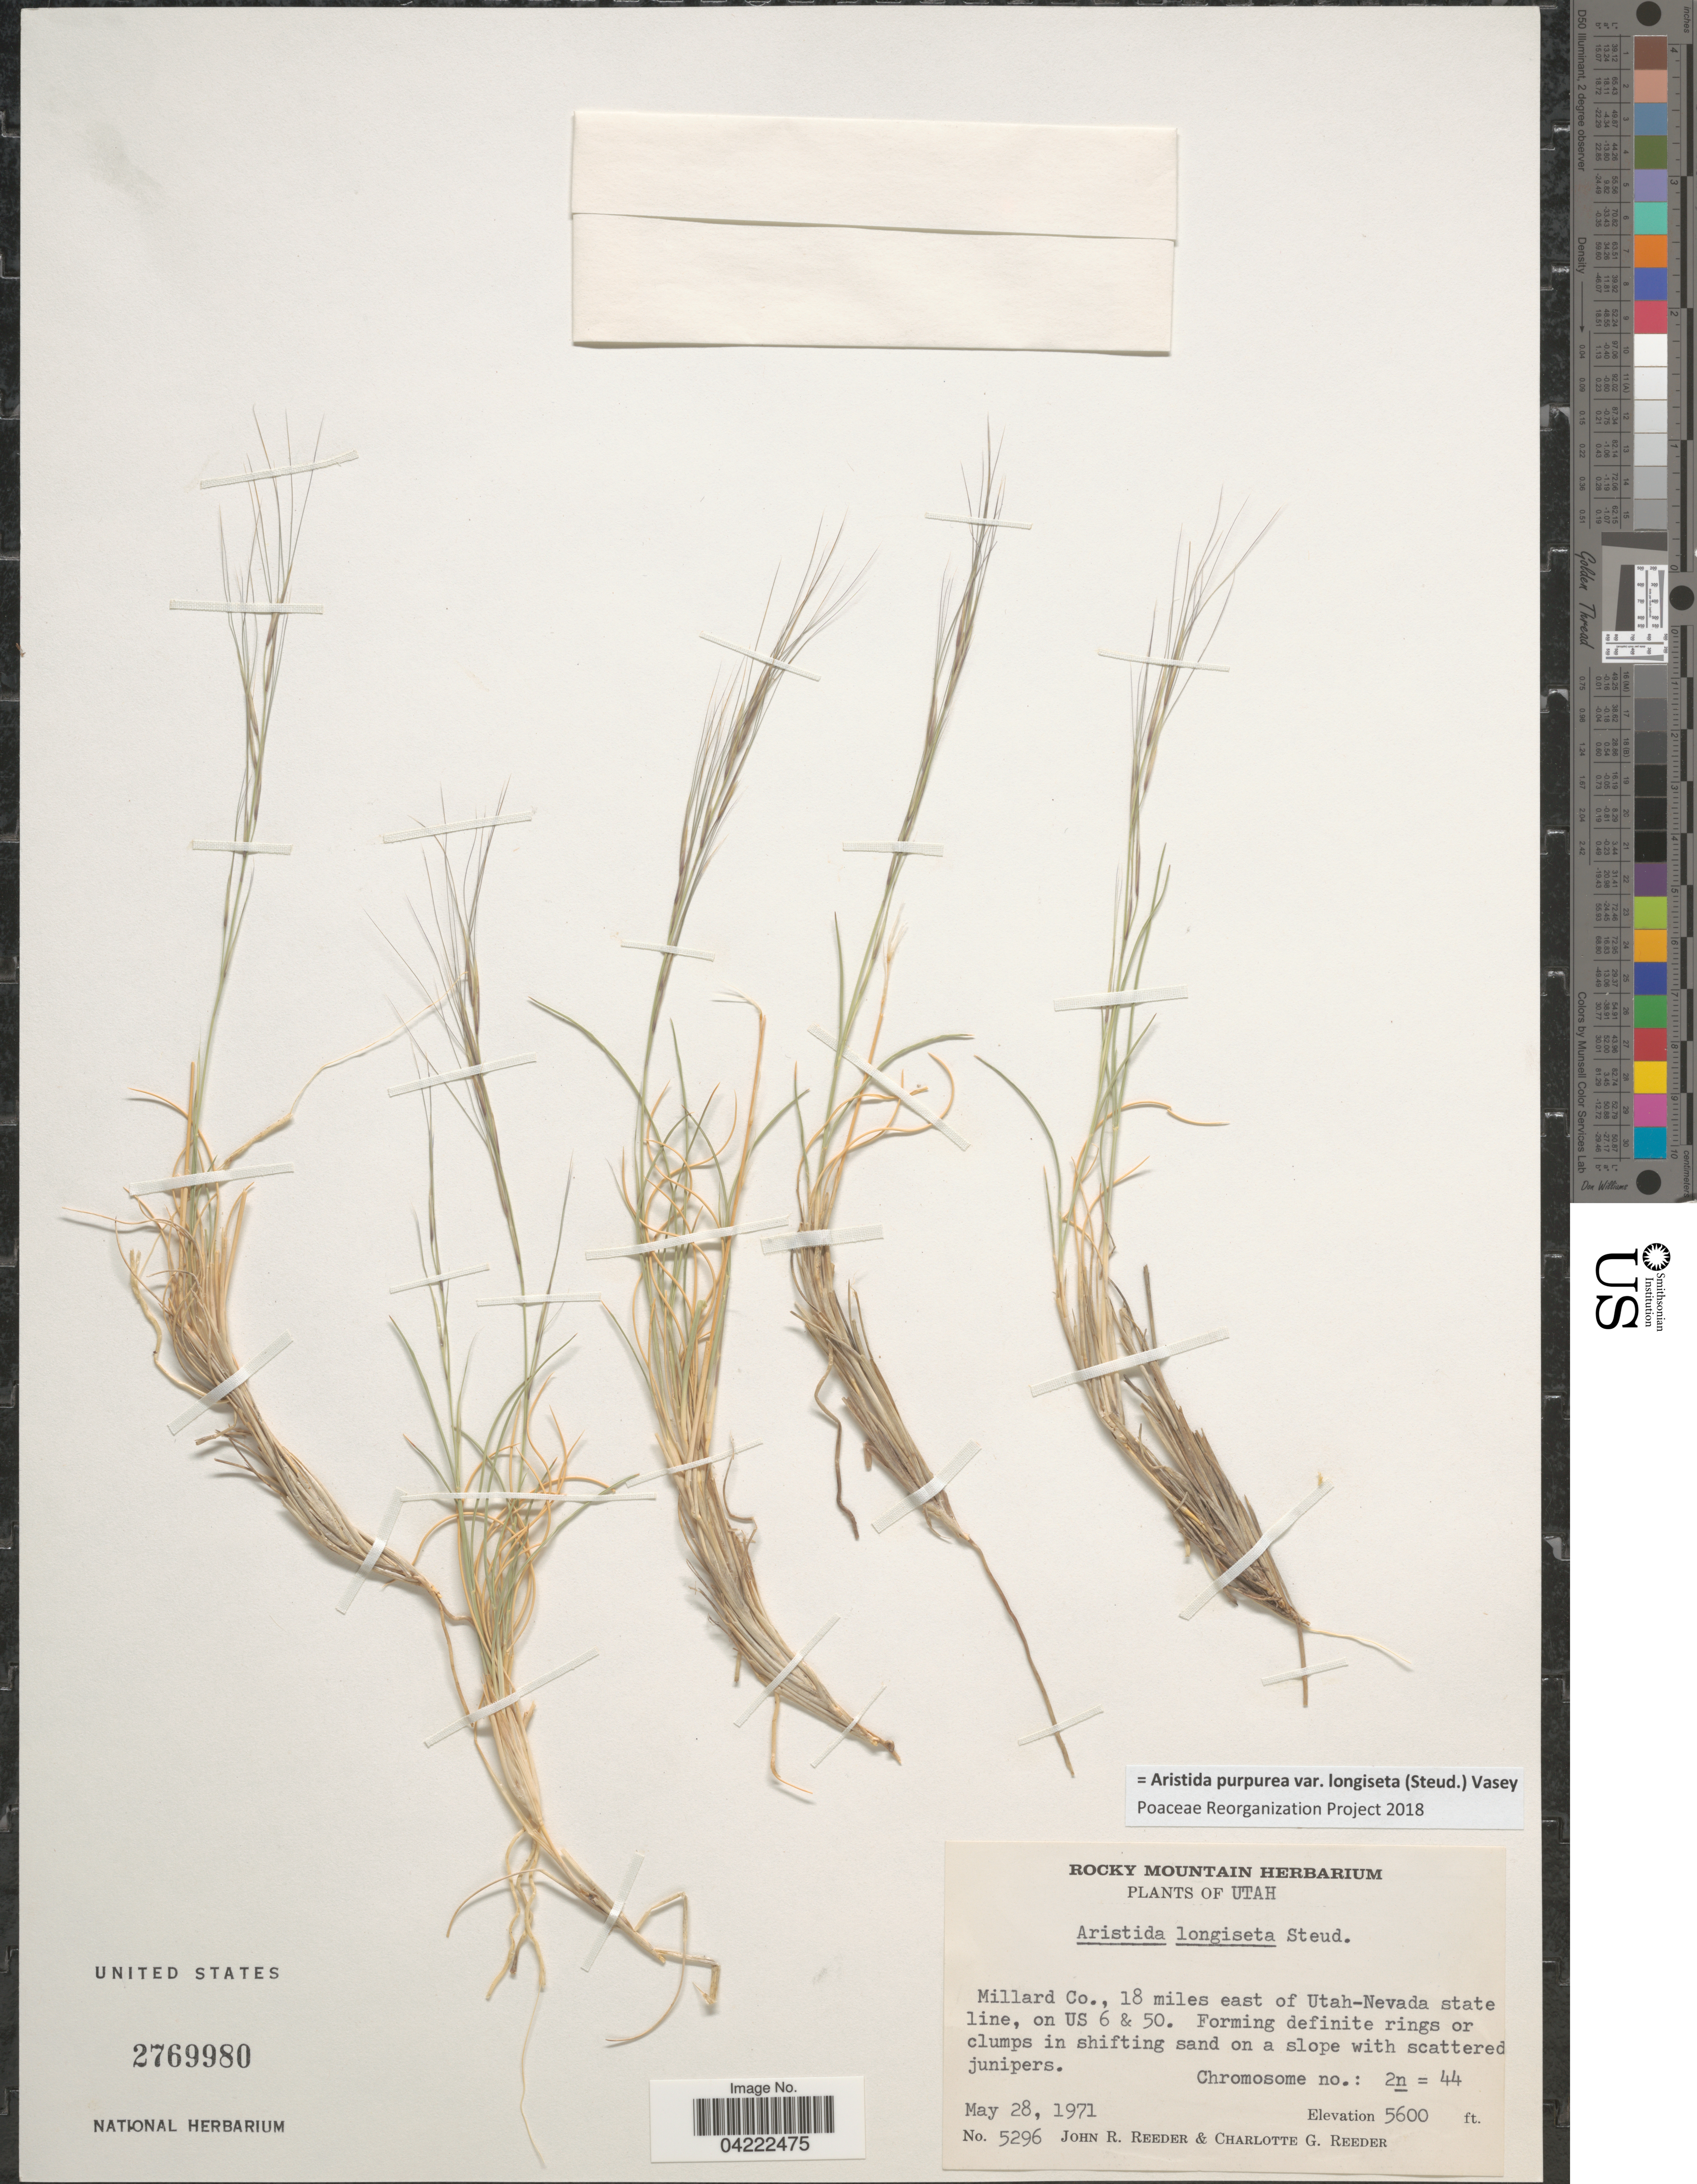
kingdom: Plantae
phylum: Tracheophyta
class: Liliopsida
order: Poales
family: Poaceae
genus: Aristida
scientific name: Aristida purpurea var. longiseta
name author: (Steud.) Vasey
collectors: J. R. Reeder & C. G. Reeder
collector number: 5296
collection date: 1971-05-28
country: United States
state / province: Utah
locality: Millard Co., 18 miles east of Utah-Nevada state line, on US 6 & 50.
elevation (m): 1707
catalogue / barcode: US 2769980